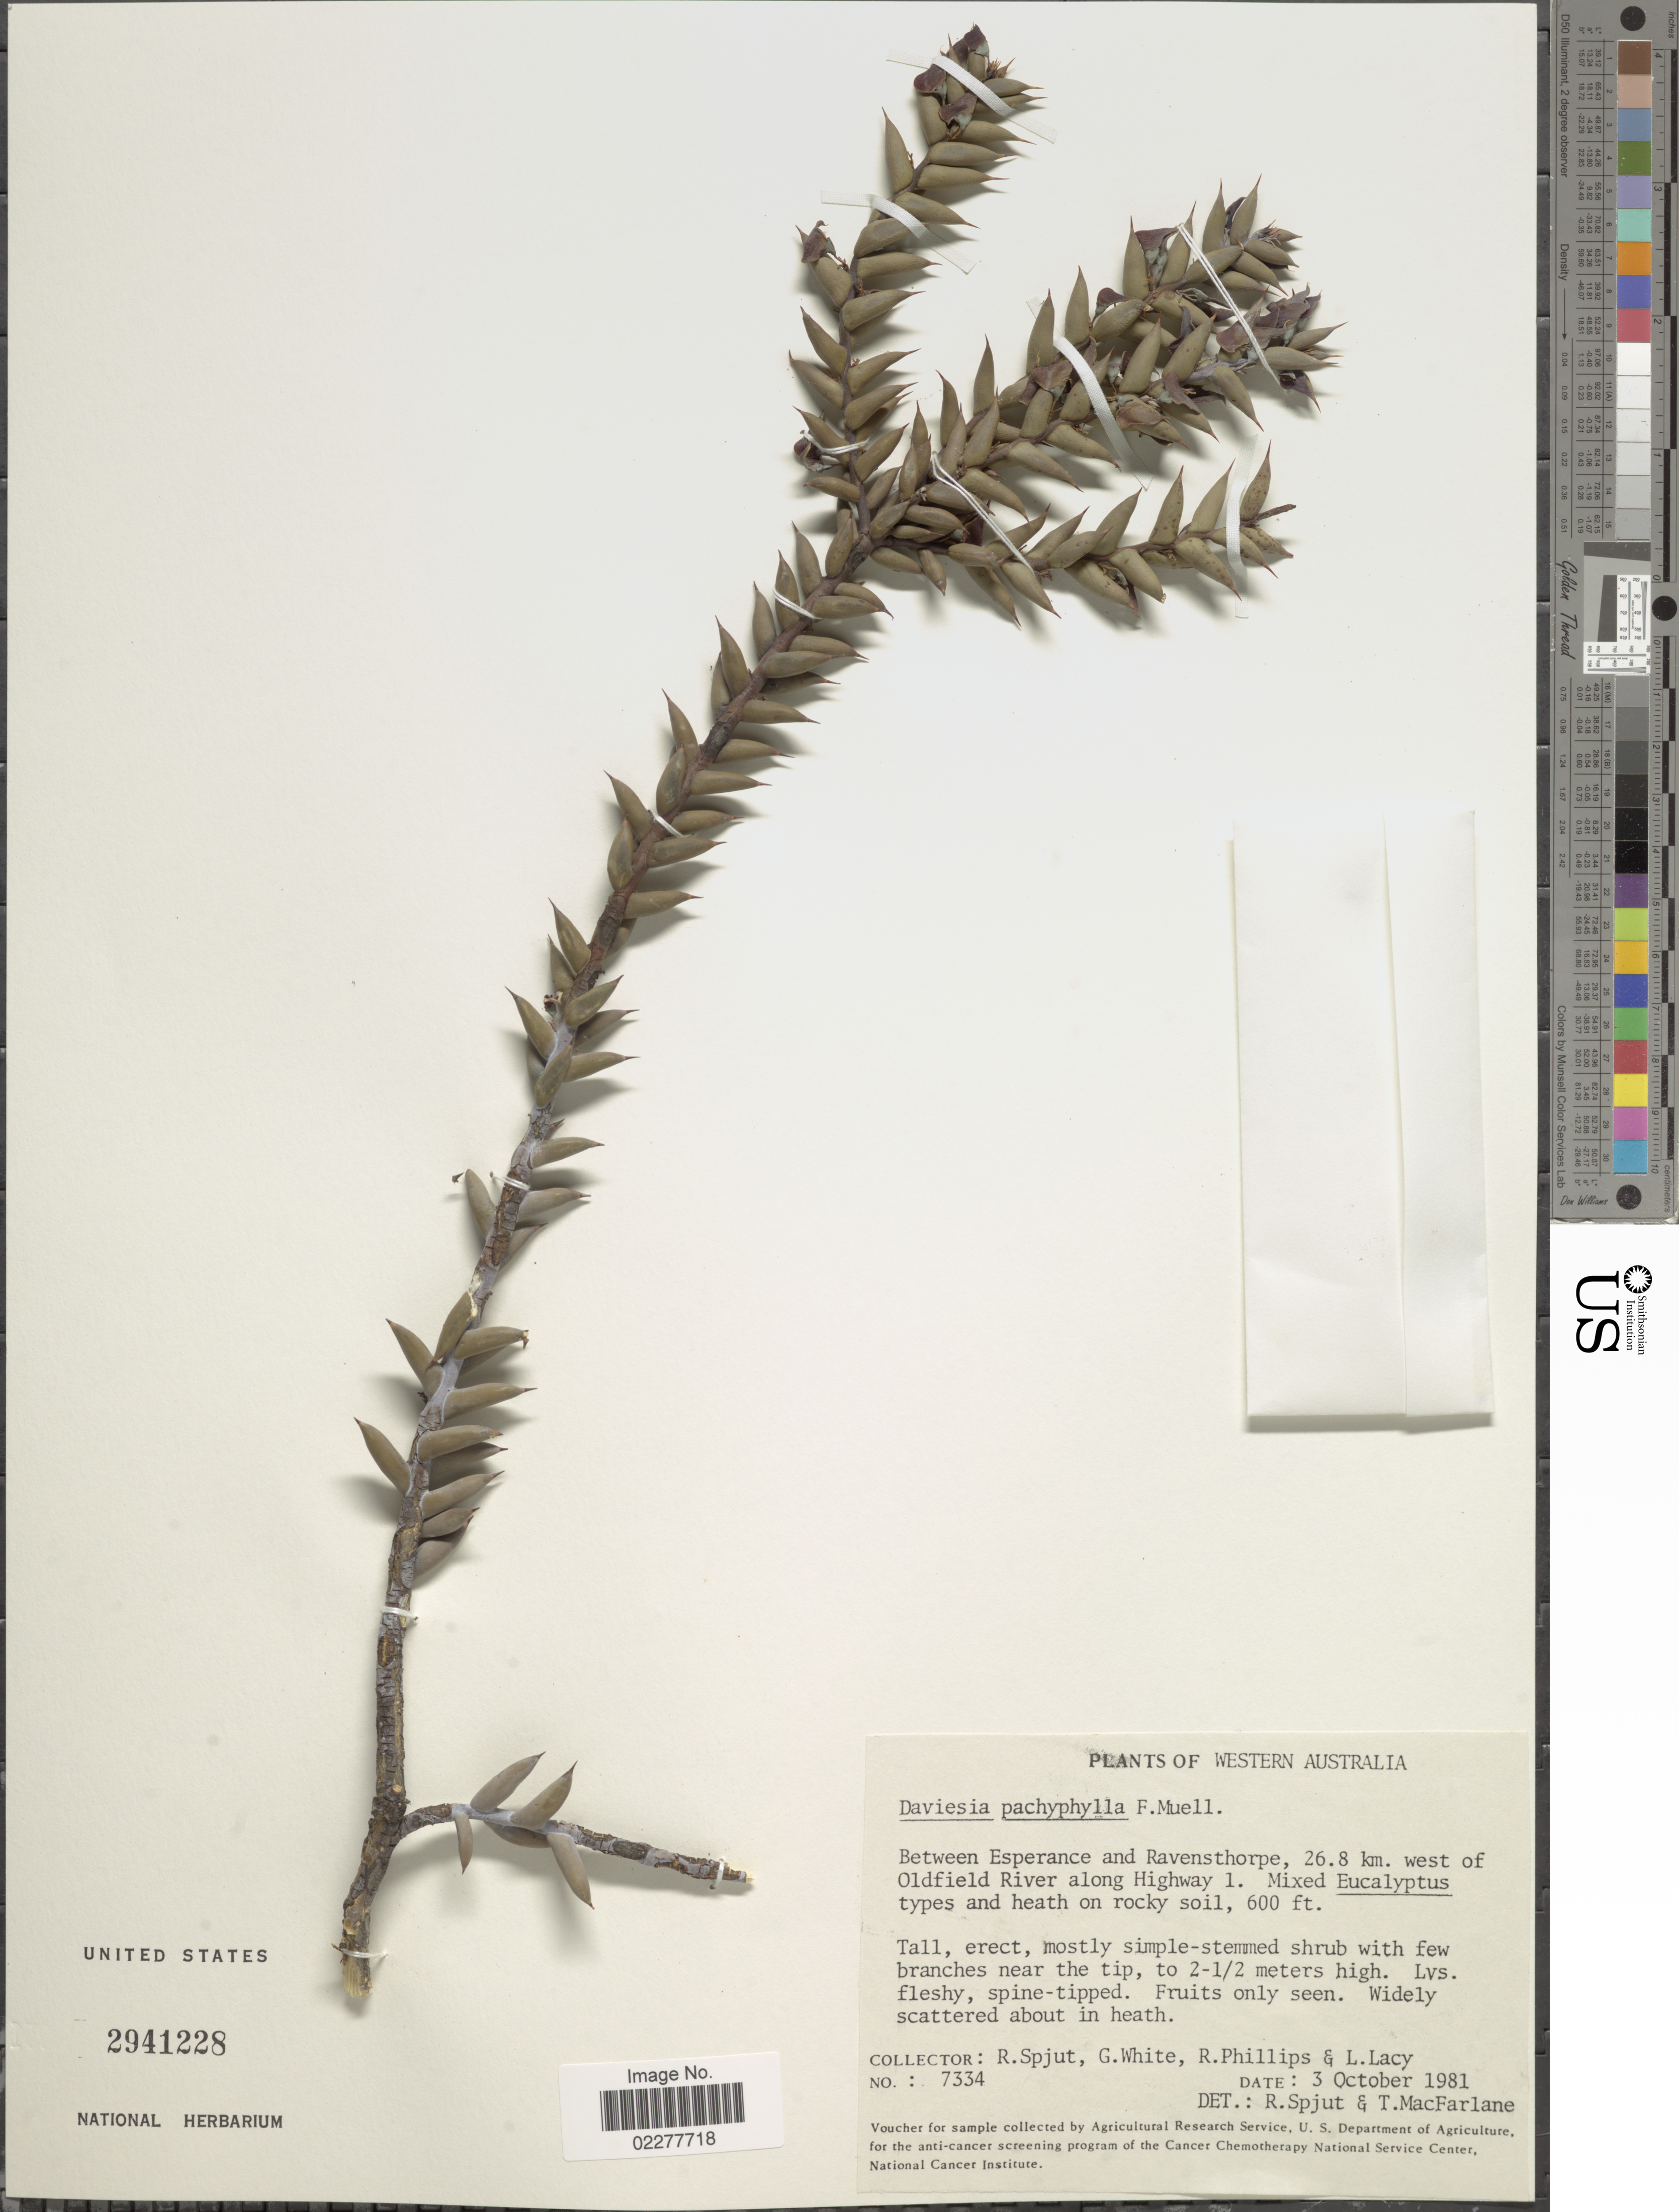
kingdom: Plantae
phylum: Tracheophyta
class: Magnoliopsida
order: Fabales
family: Fabaceae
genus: Daviesia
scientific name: Daviesia pachyphylla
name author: F. Muell.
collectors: R. Spjut, G. White, R. Phillips & L. Lacy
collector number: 9334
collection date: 1981-10-03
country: Australia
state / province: Western Australia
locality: Between Esperance and Ravensthorpe, 26.8 km. west of Oldfield River along Highway 1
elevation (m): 183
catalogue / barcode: US 2941228